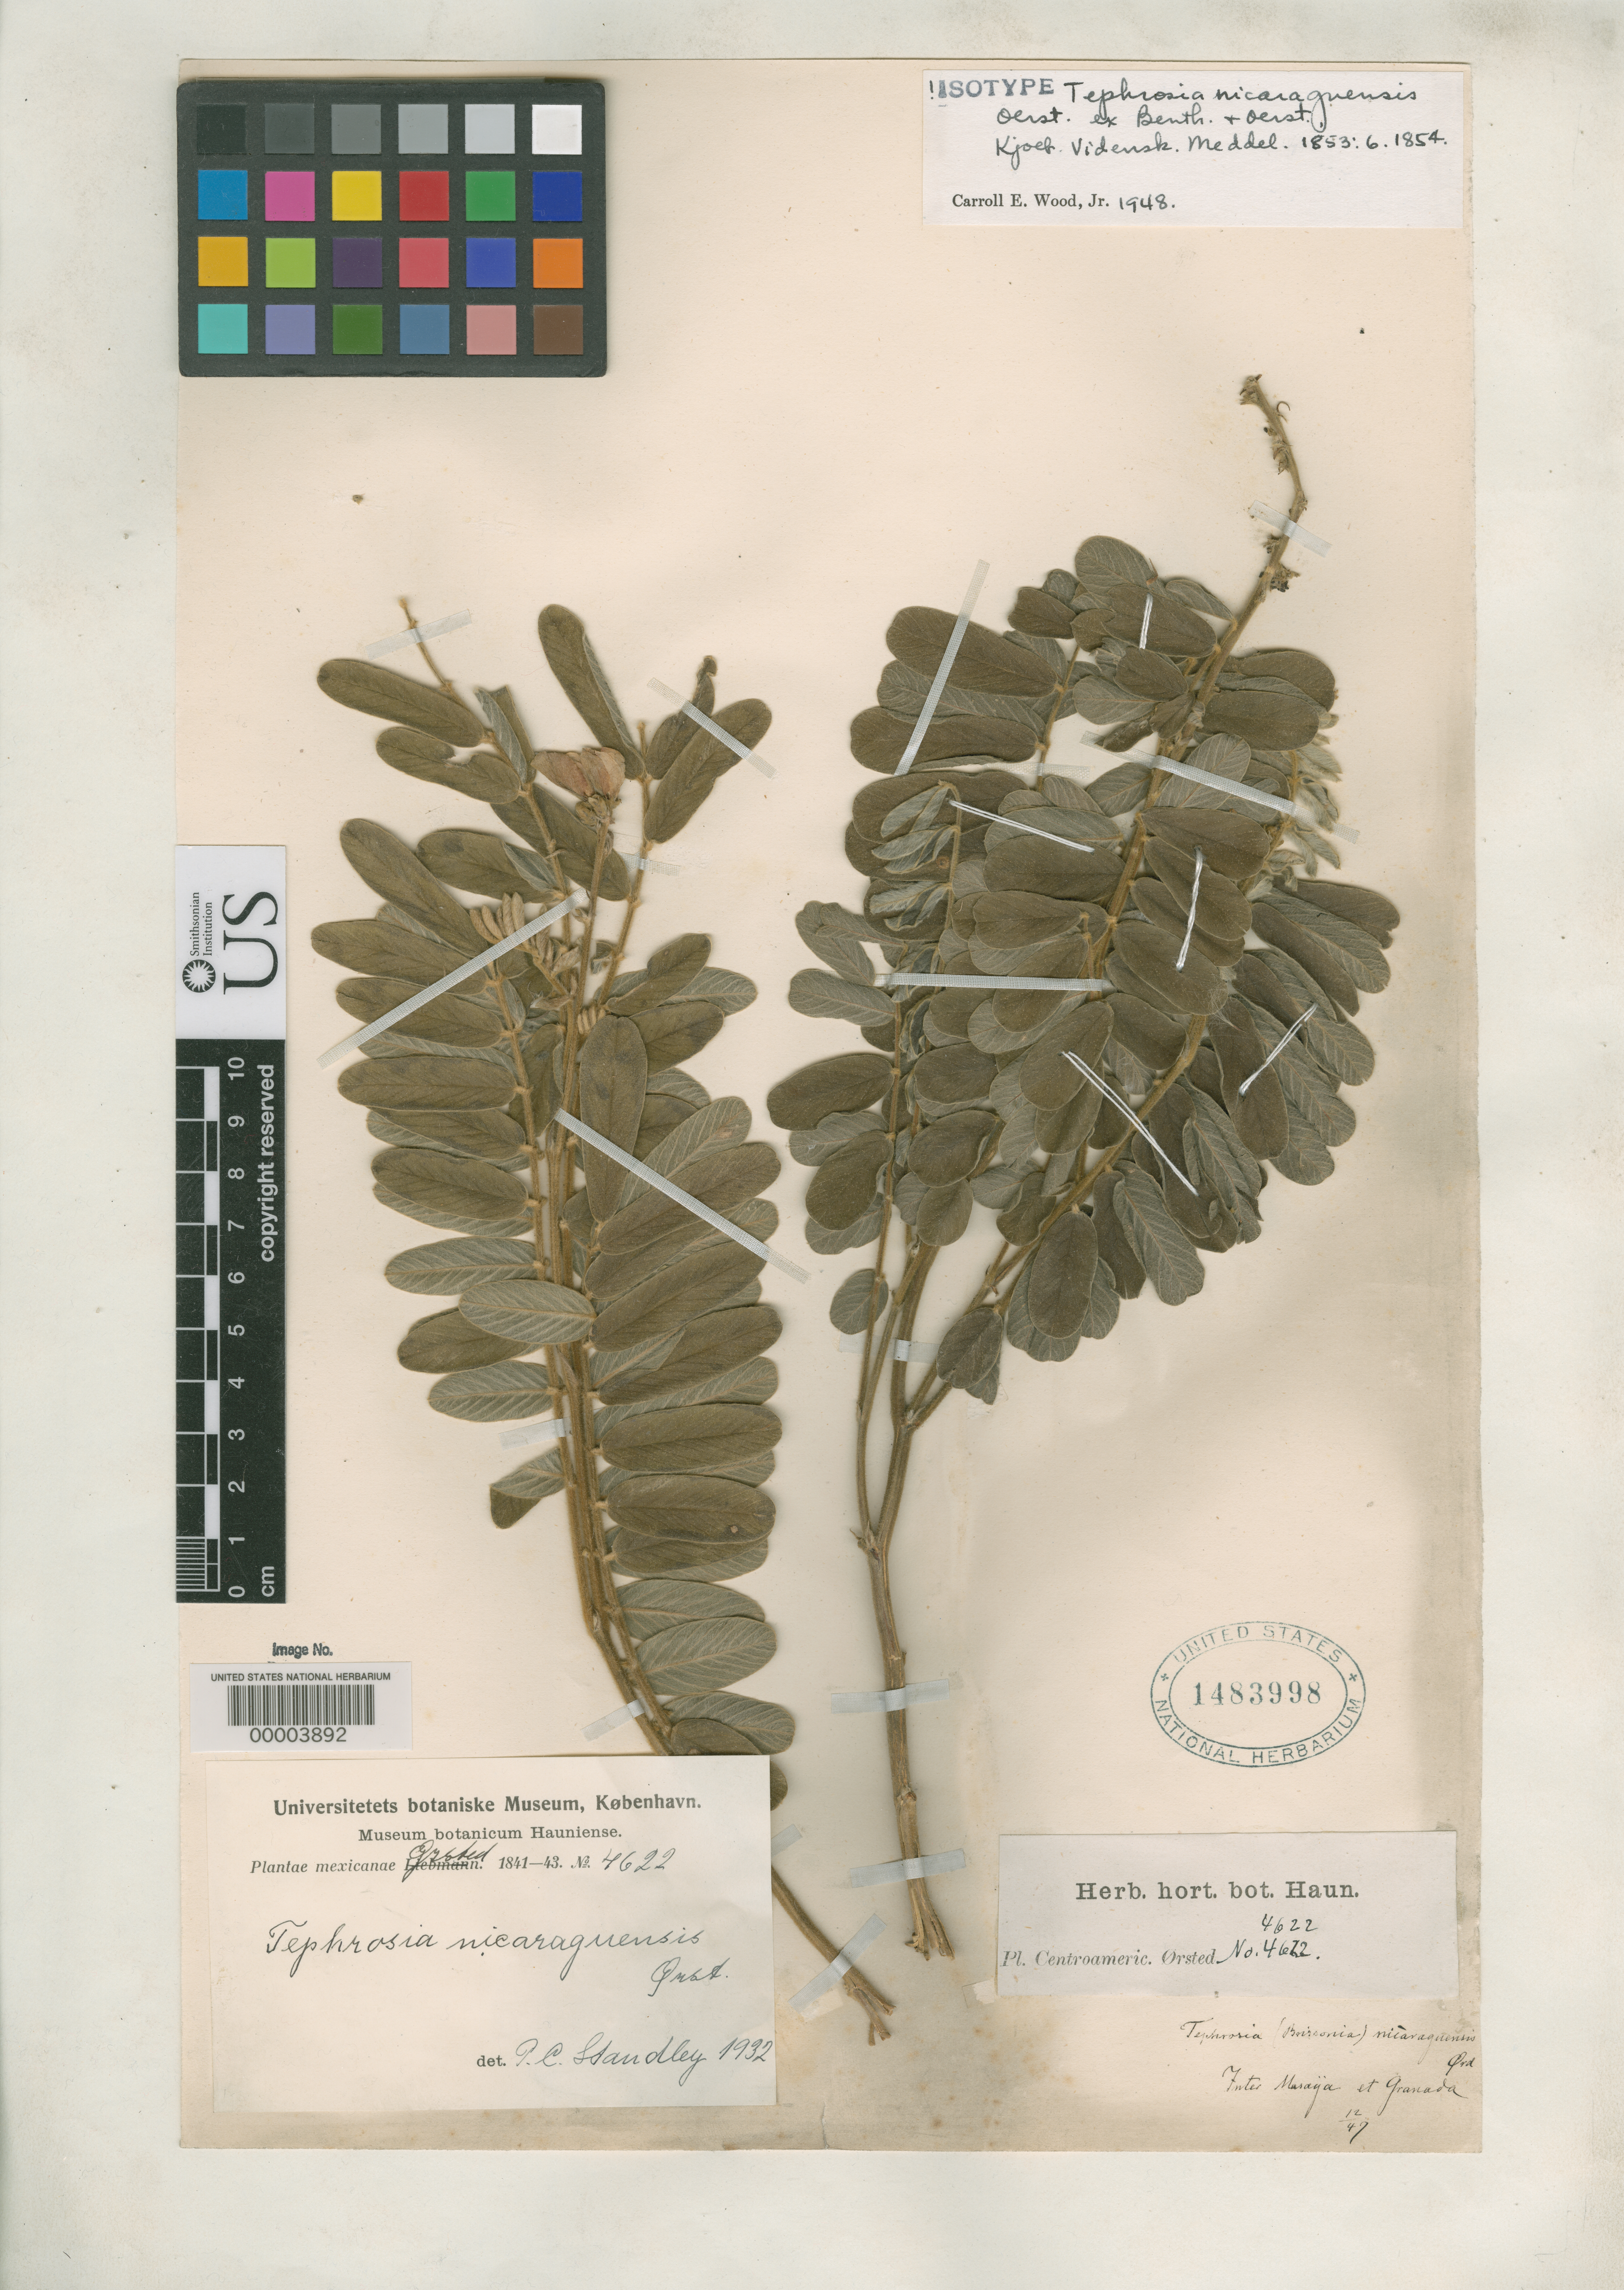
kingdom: Plantae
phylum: Tracheophyta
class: Magnoliopsida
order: Fabales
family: Fabaceae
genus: Tephrosia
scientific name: Tephrosia nicaraguensis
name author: Oerst.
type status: Isotype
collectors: A. S. Oersted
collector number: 4622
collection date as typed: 1841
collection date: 1841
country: Nicaragua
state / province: Granada / Managua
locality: Between Managua and Granada.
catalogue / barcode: US 1483998